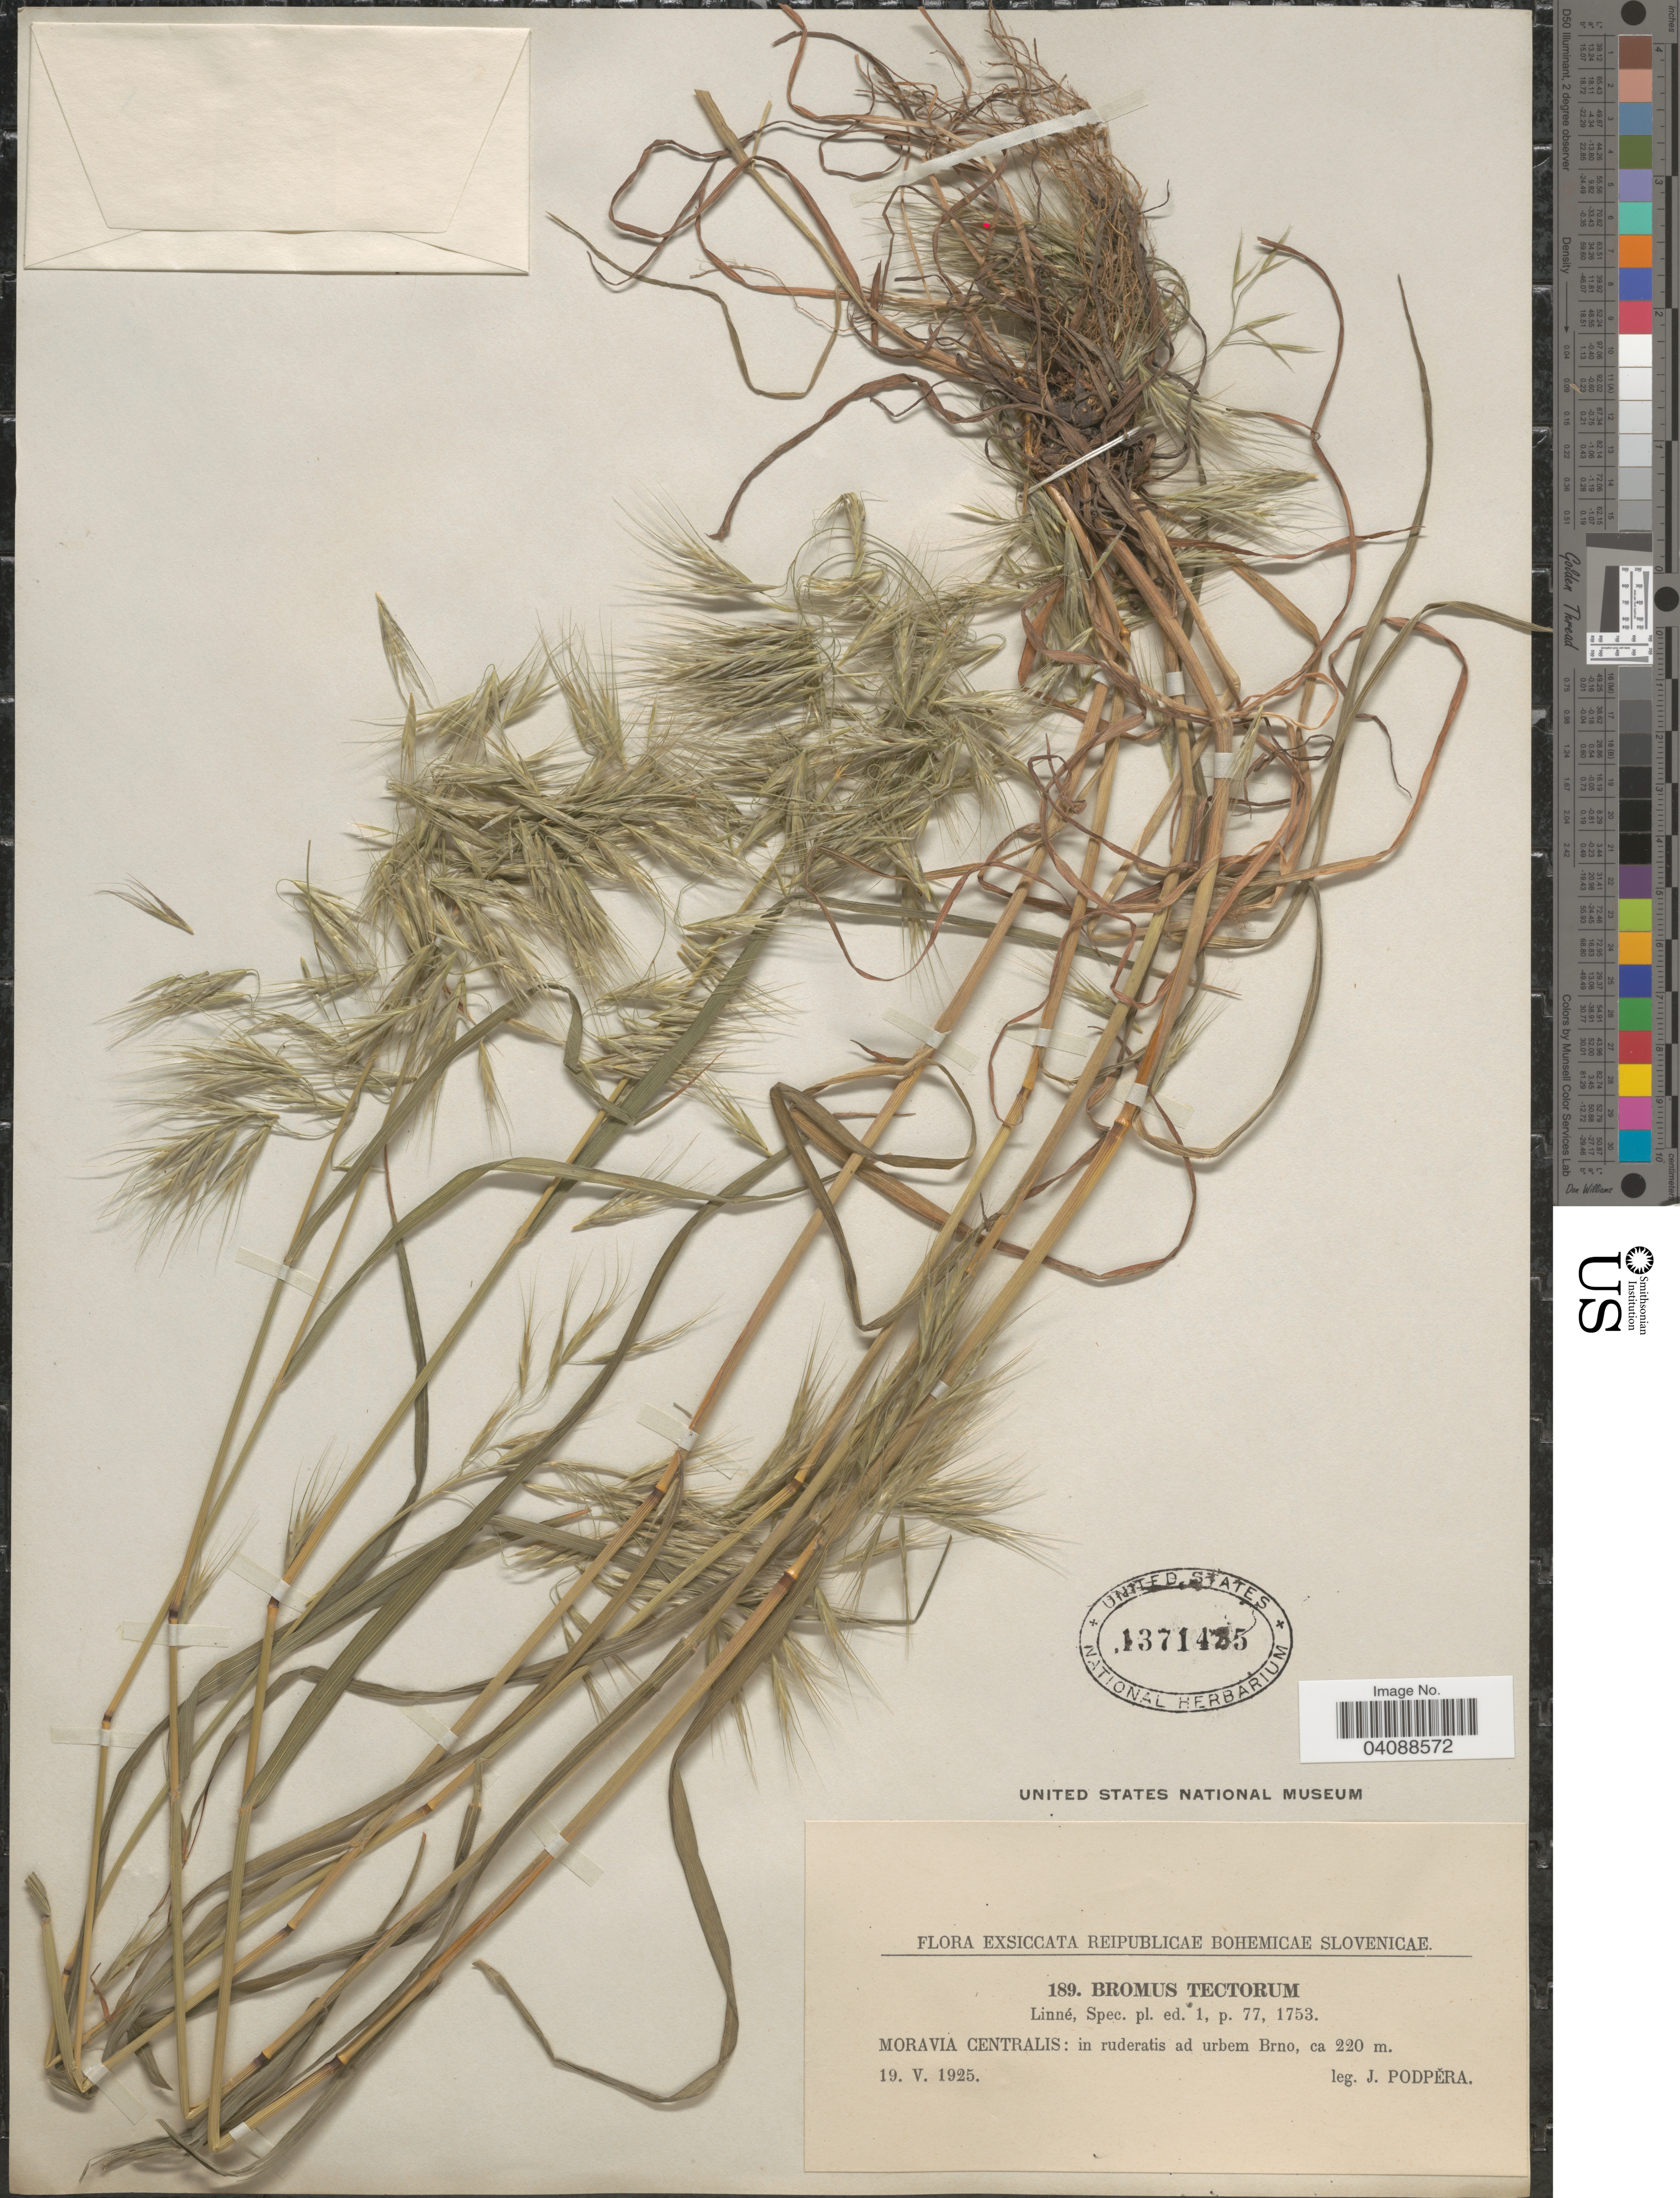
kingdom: Plantae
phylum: Tracheophyta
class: Liliopsida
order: Poales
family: Poaceae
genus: Bromus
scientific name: Bromus tectorum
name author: L.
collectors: J. Podpera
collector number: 189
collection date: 1925-05-19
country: Czechia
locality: Moravia Centralis: in ruderatis ad urbem Brno.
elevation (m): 220